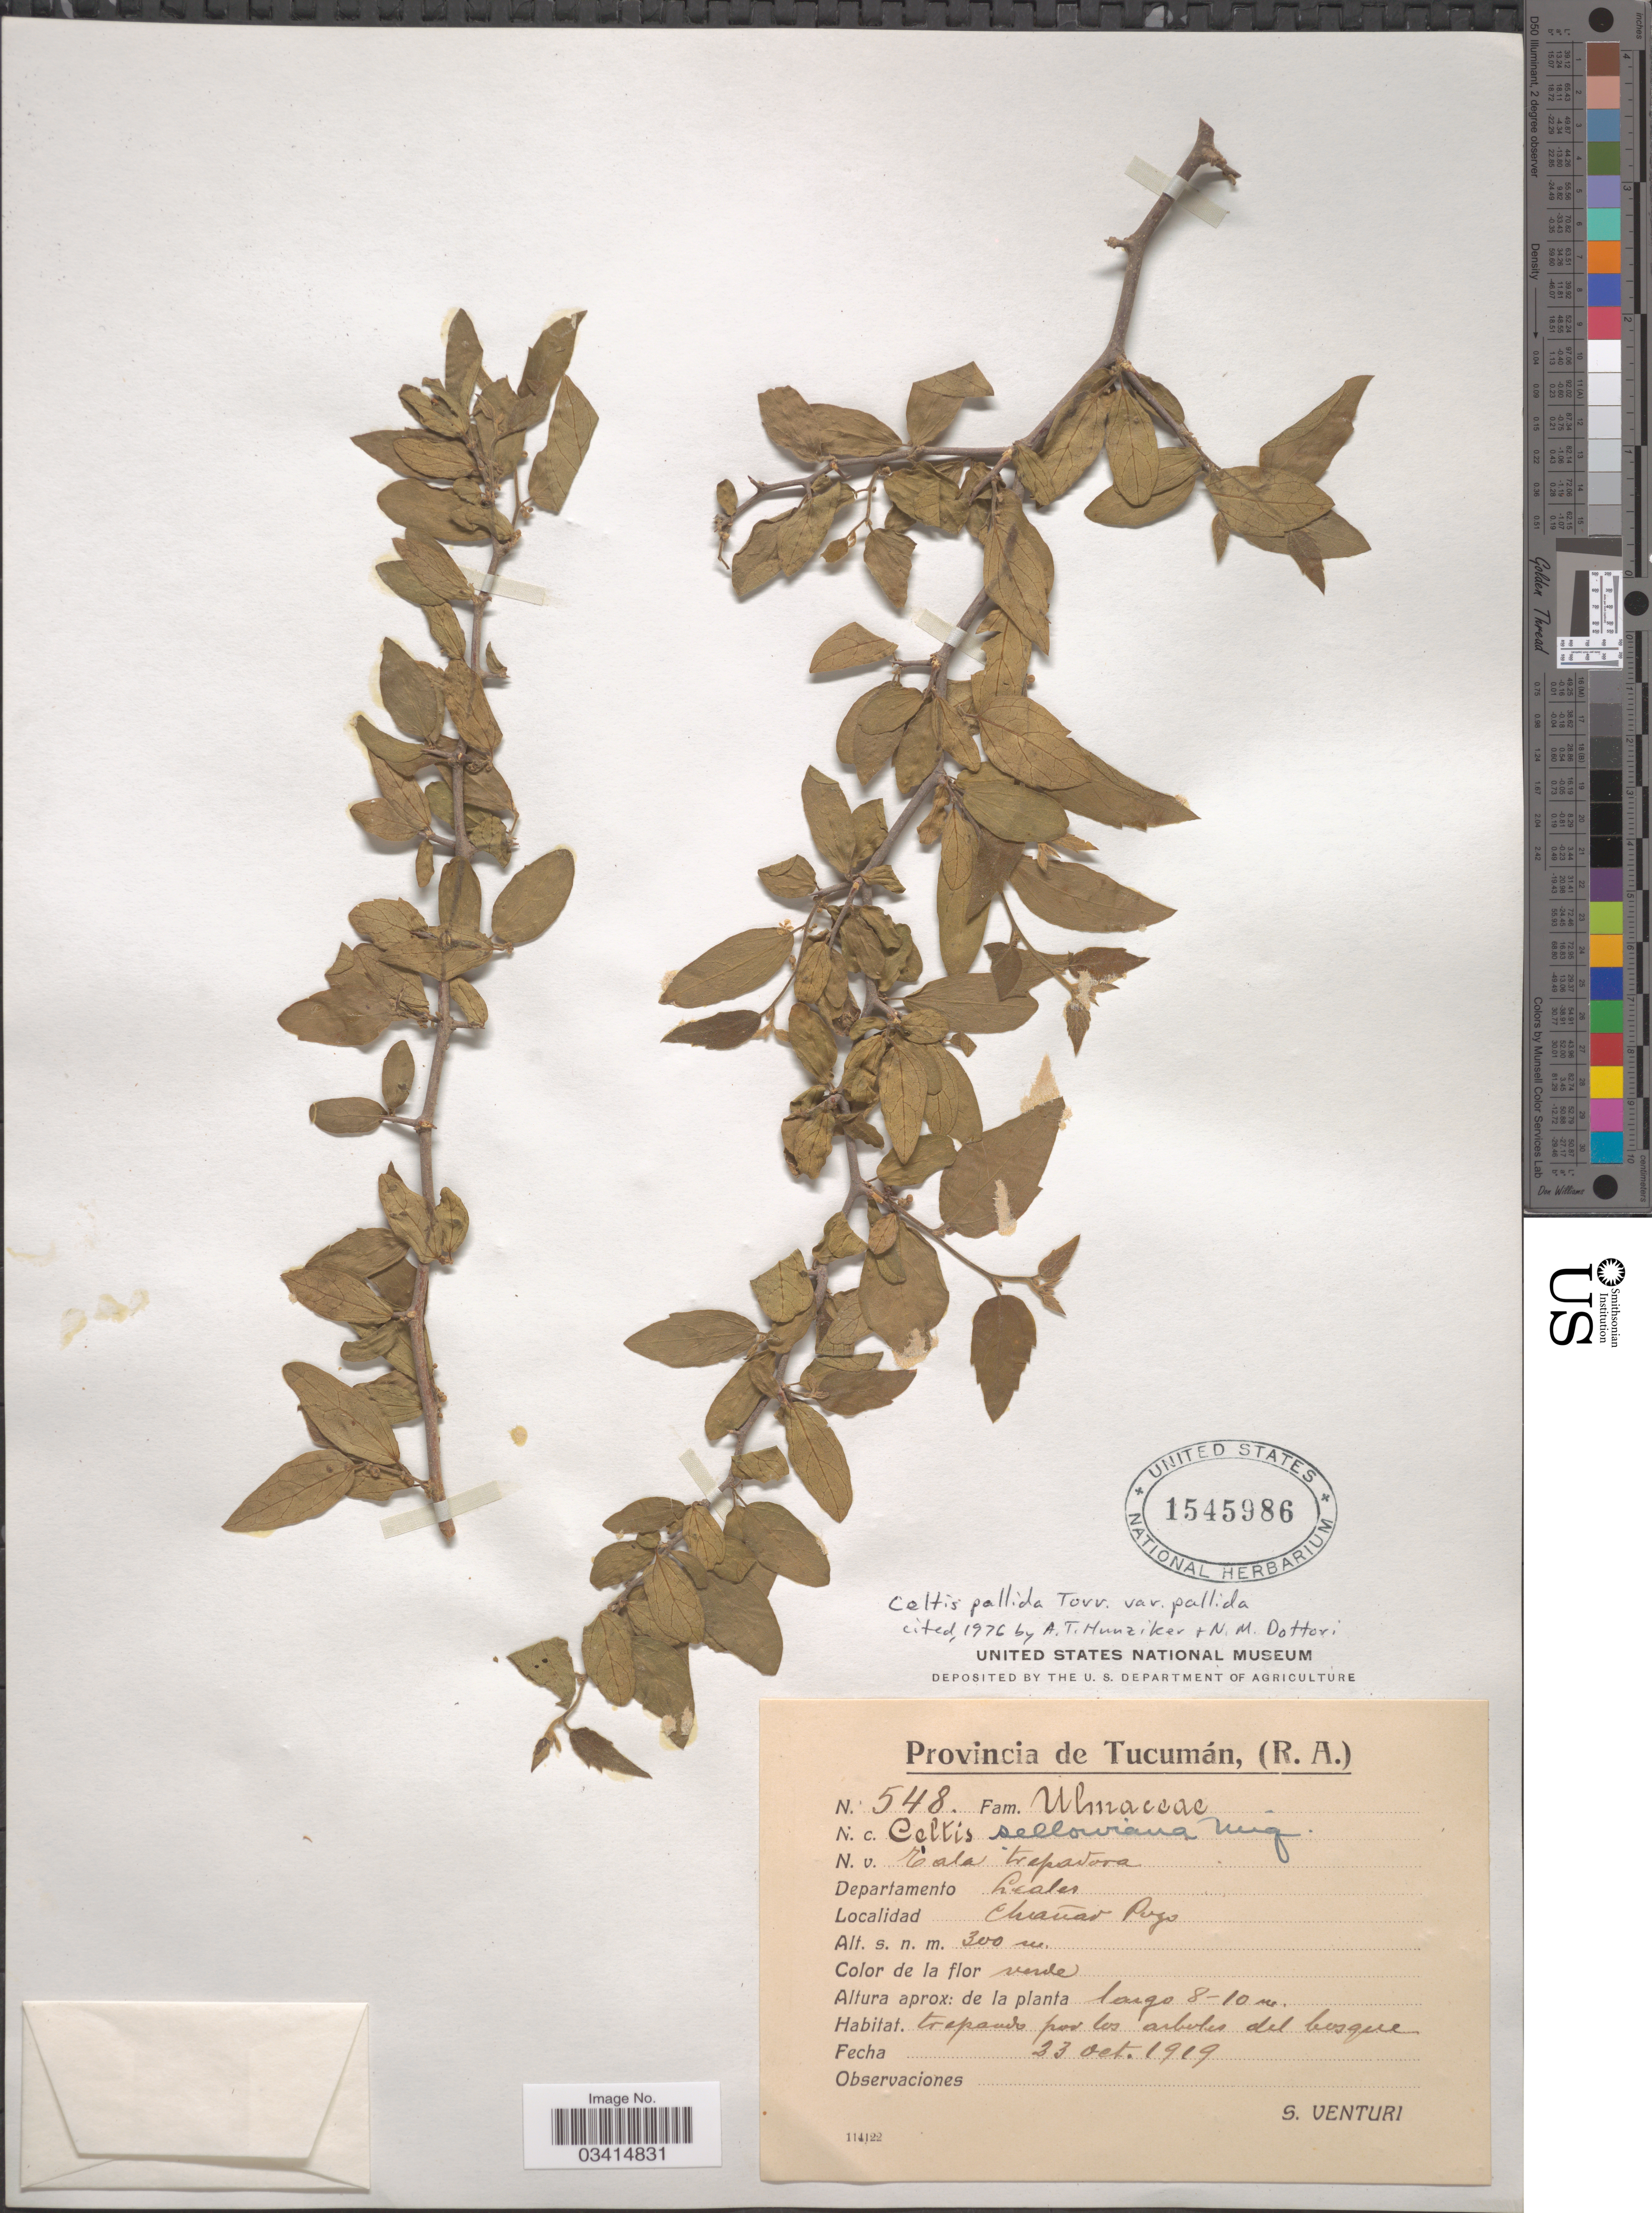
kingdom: Plantae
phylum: Tracheophyta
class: Magnoliopsida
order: Rosales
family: Cannabaceae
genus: Celtis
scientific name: Celtis pallida var. pallida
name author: Torr.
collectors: S. Venturi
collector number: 548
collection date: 1919-10-23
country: Argentina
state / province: Tucuman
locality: Departamento Leales. Chañar Pozo.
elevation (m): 300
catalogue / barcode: US 1545986